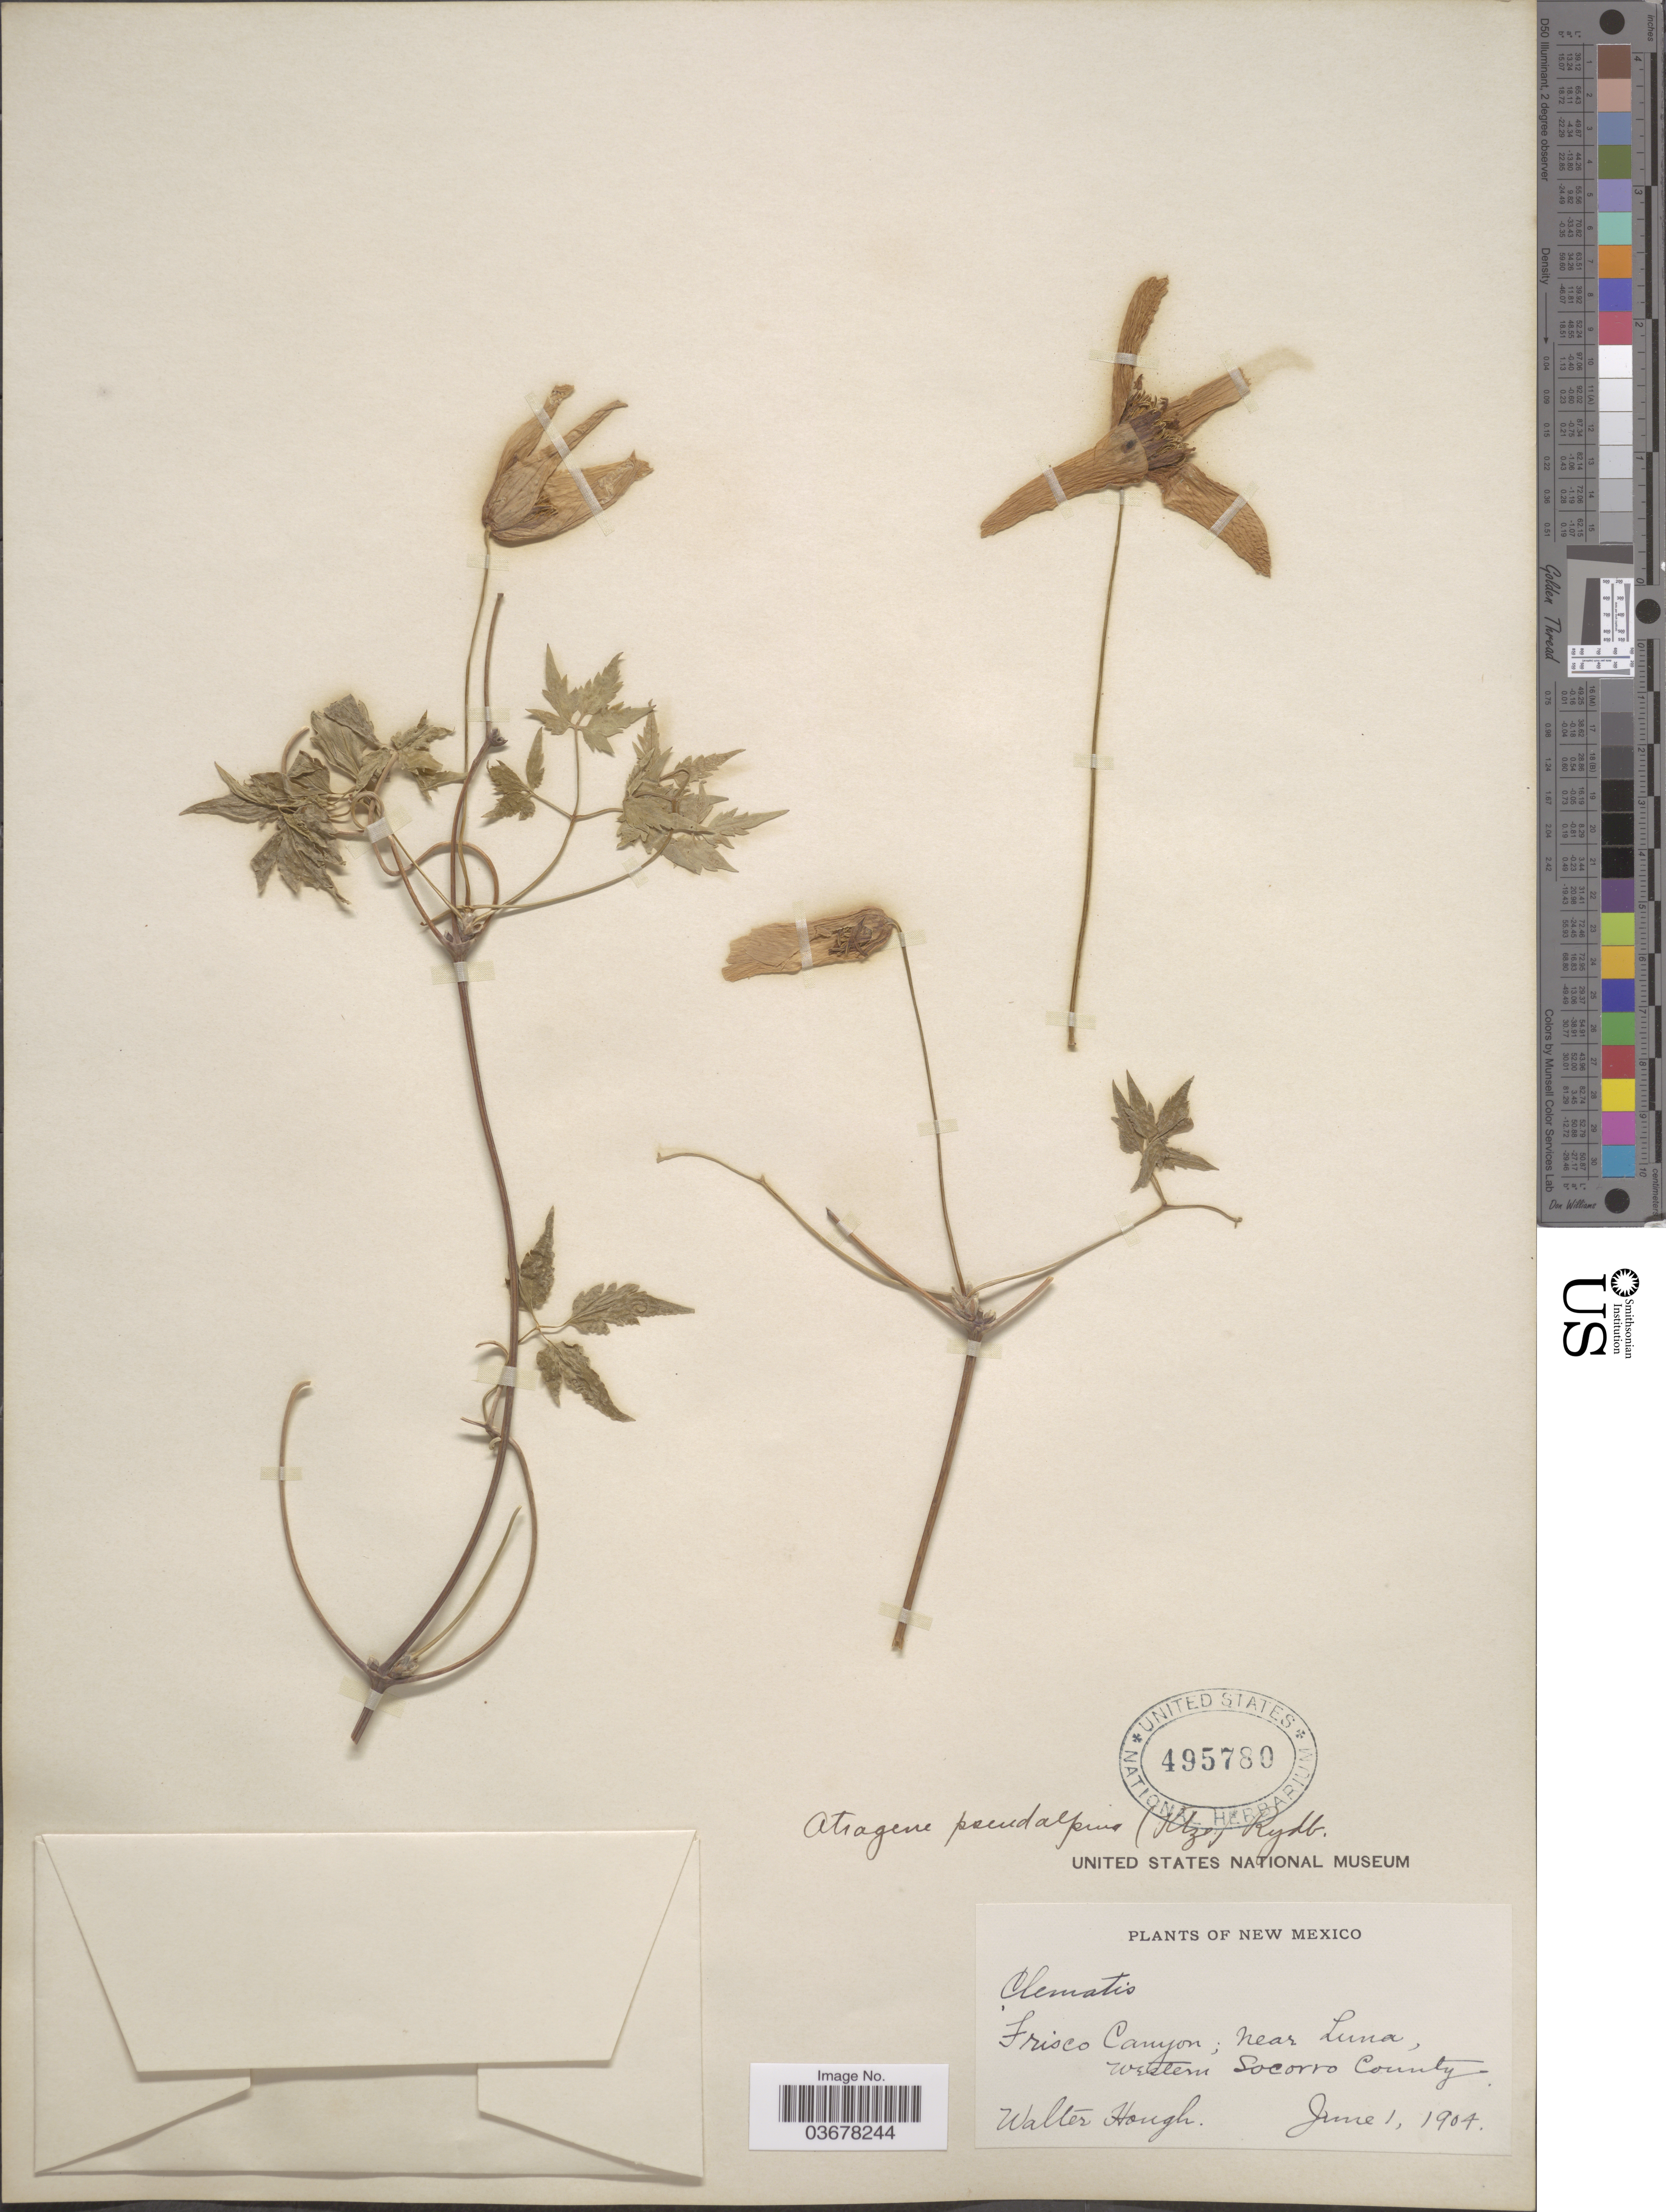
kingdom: Plantae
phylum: Tracheophyta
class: Magnoliopsida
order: Ranunculales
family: Ranunculaceae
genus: Clematis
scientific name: Clematis columbiana var. columbiana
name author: (Nutt.) Torr. & A. Gray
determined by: Strong, M. T., (US), Smithsonian Institution - National Museum of Natural History (UNITED STATES)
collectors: W. Hough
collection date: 1904-06-01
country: United States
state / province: New Mexico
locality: Frisco Canyon; near Luna, western Socorro County.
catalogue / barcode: US 495780